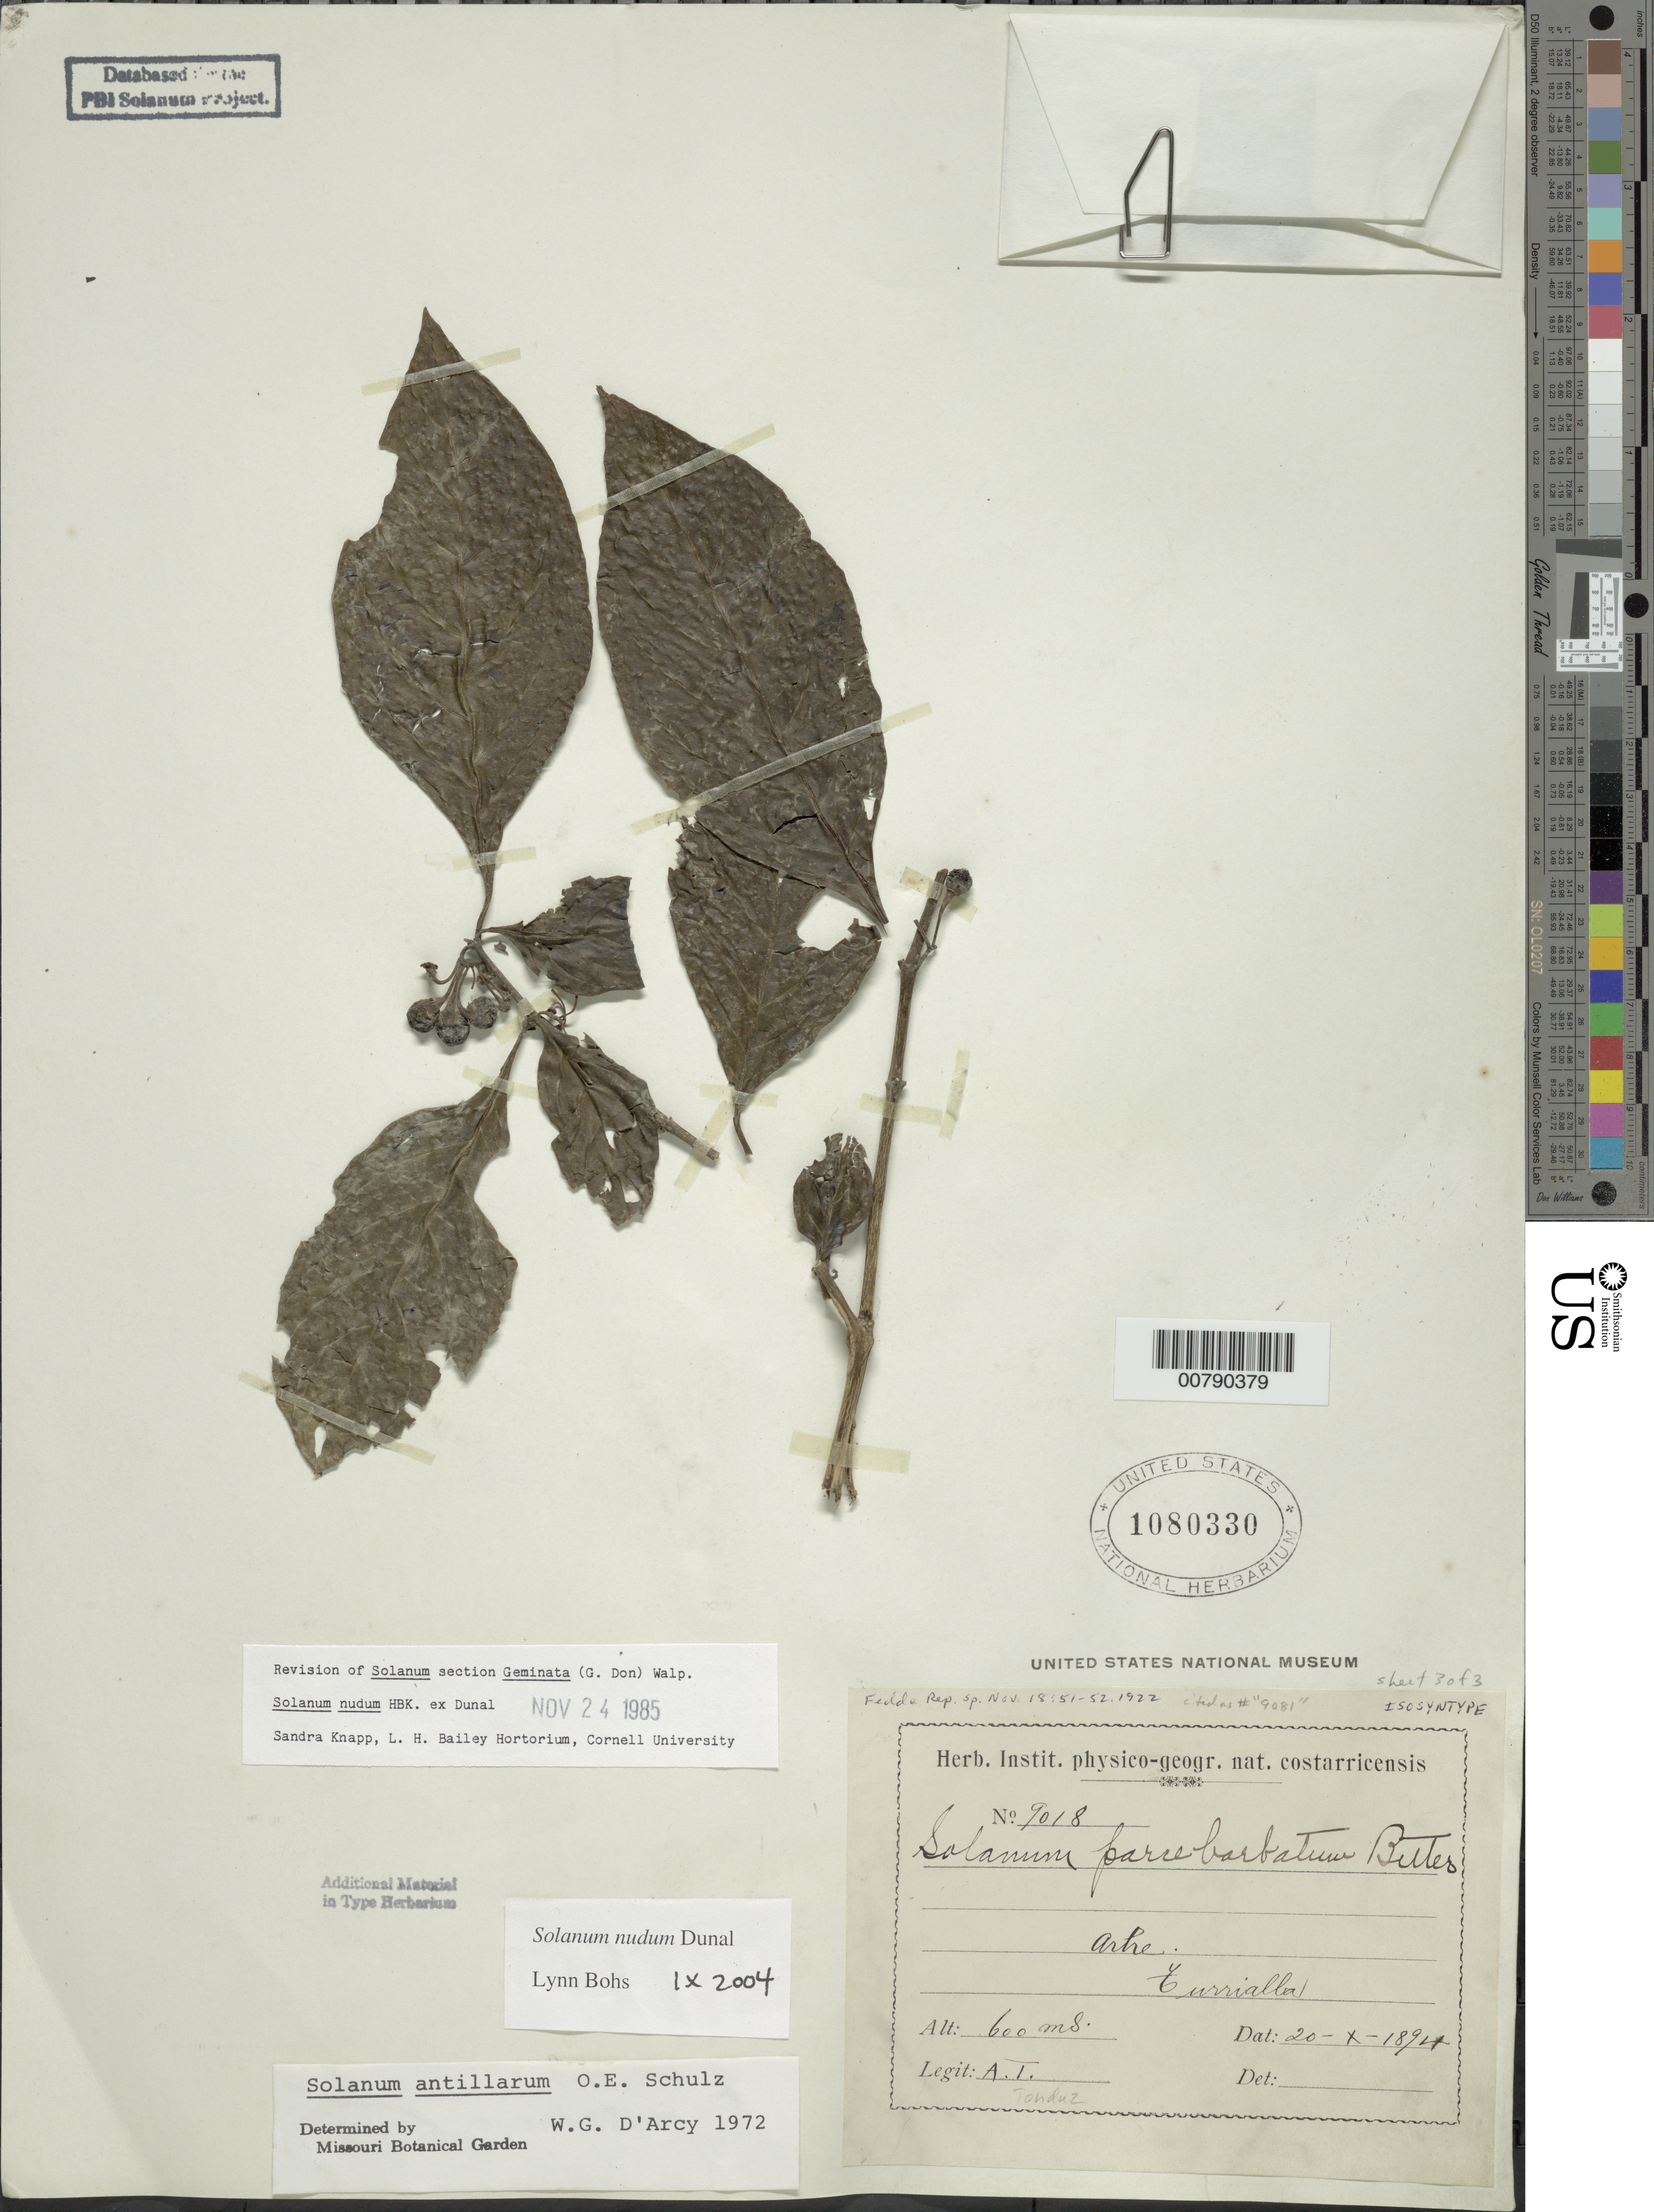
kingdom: Plantae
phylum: Tracheophyta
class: Magnoliopsida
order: Solanales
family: Solanaceae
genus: Solanum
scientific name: Solanum nudum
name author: Dunal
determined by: Bohs, L. A.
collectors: A. Tonduz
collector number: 9018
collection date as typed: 20 Oct 1894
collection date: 1894-10-20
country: Costa Rica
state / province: Cartago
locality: pentes boiseés au-dessus de Aragon pres Turrialba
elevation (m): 700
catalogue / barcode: US 1080330